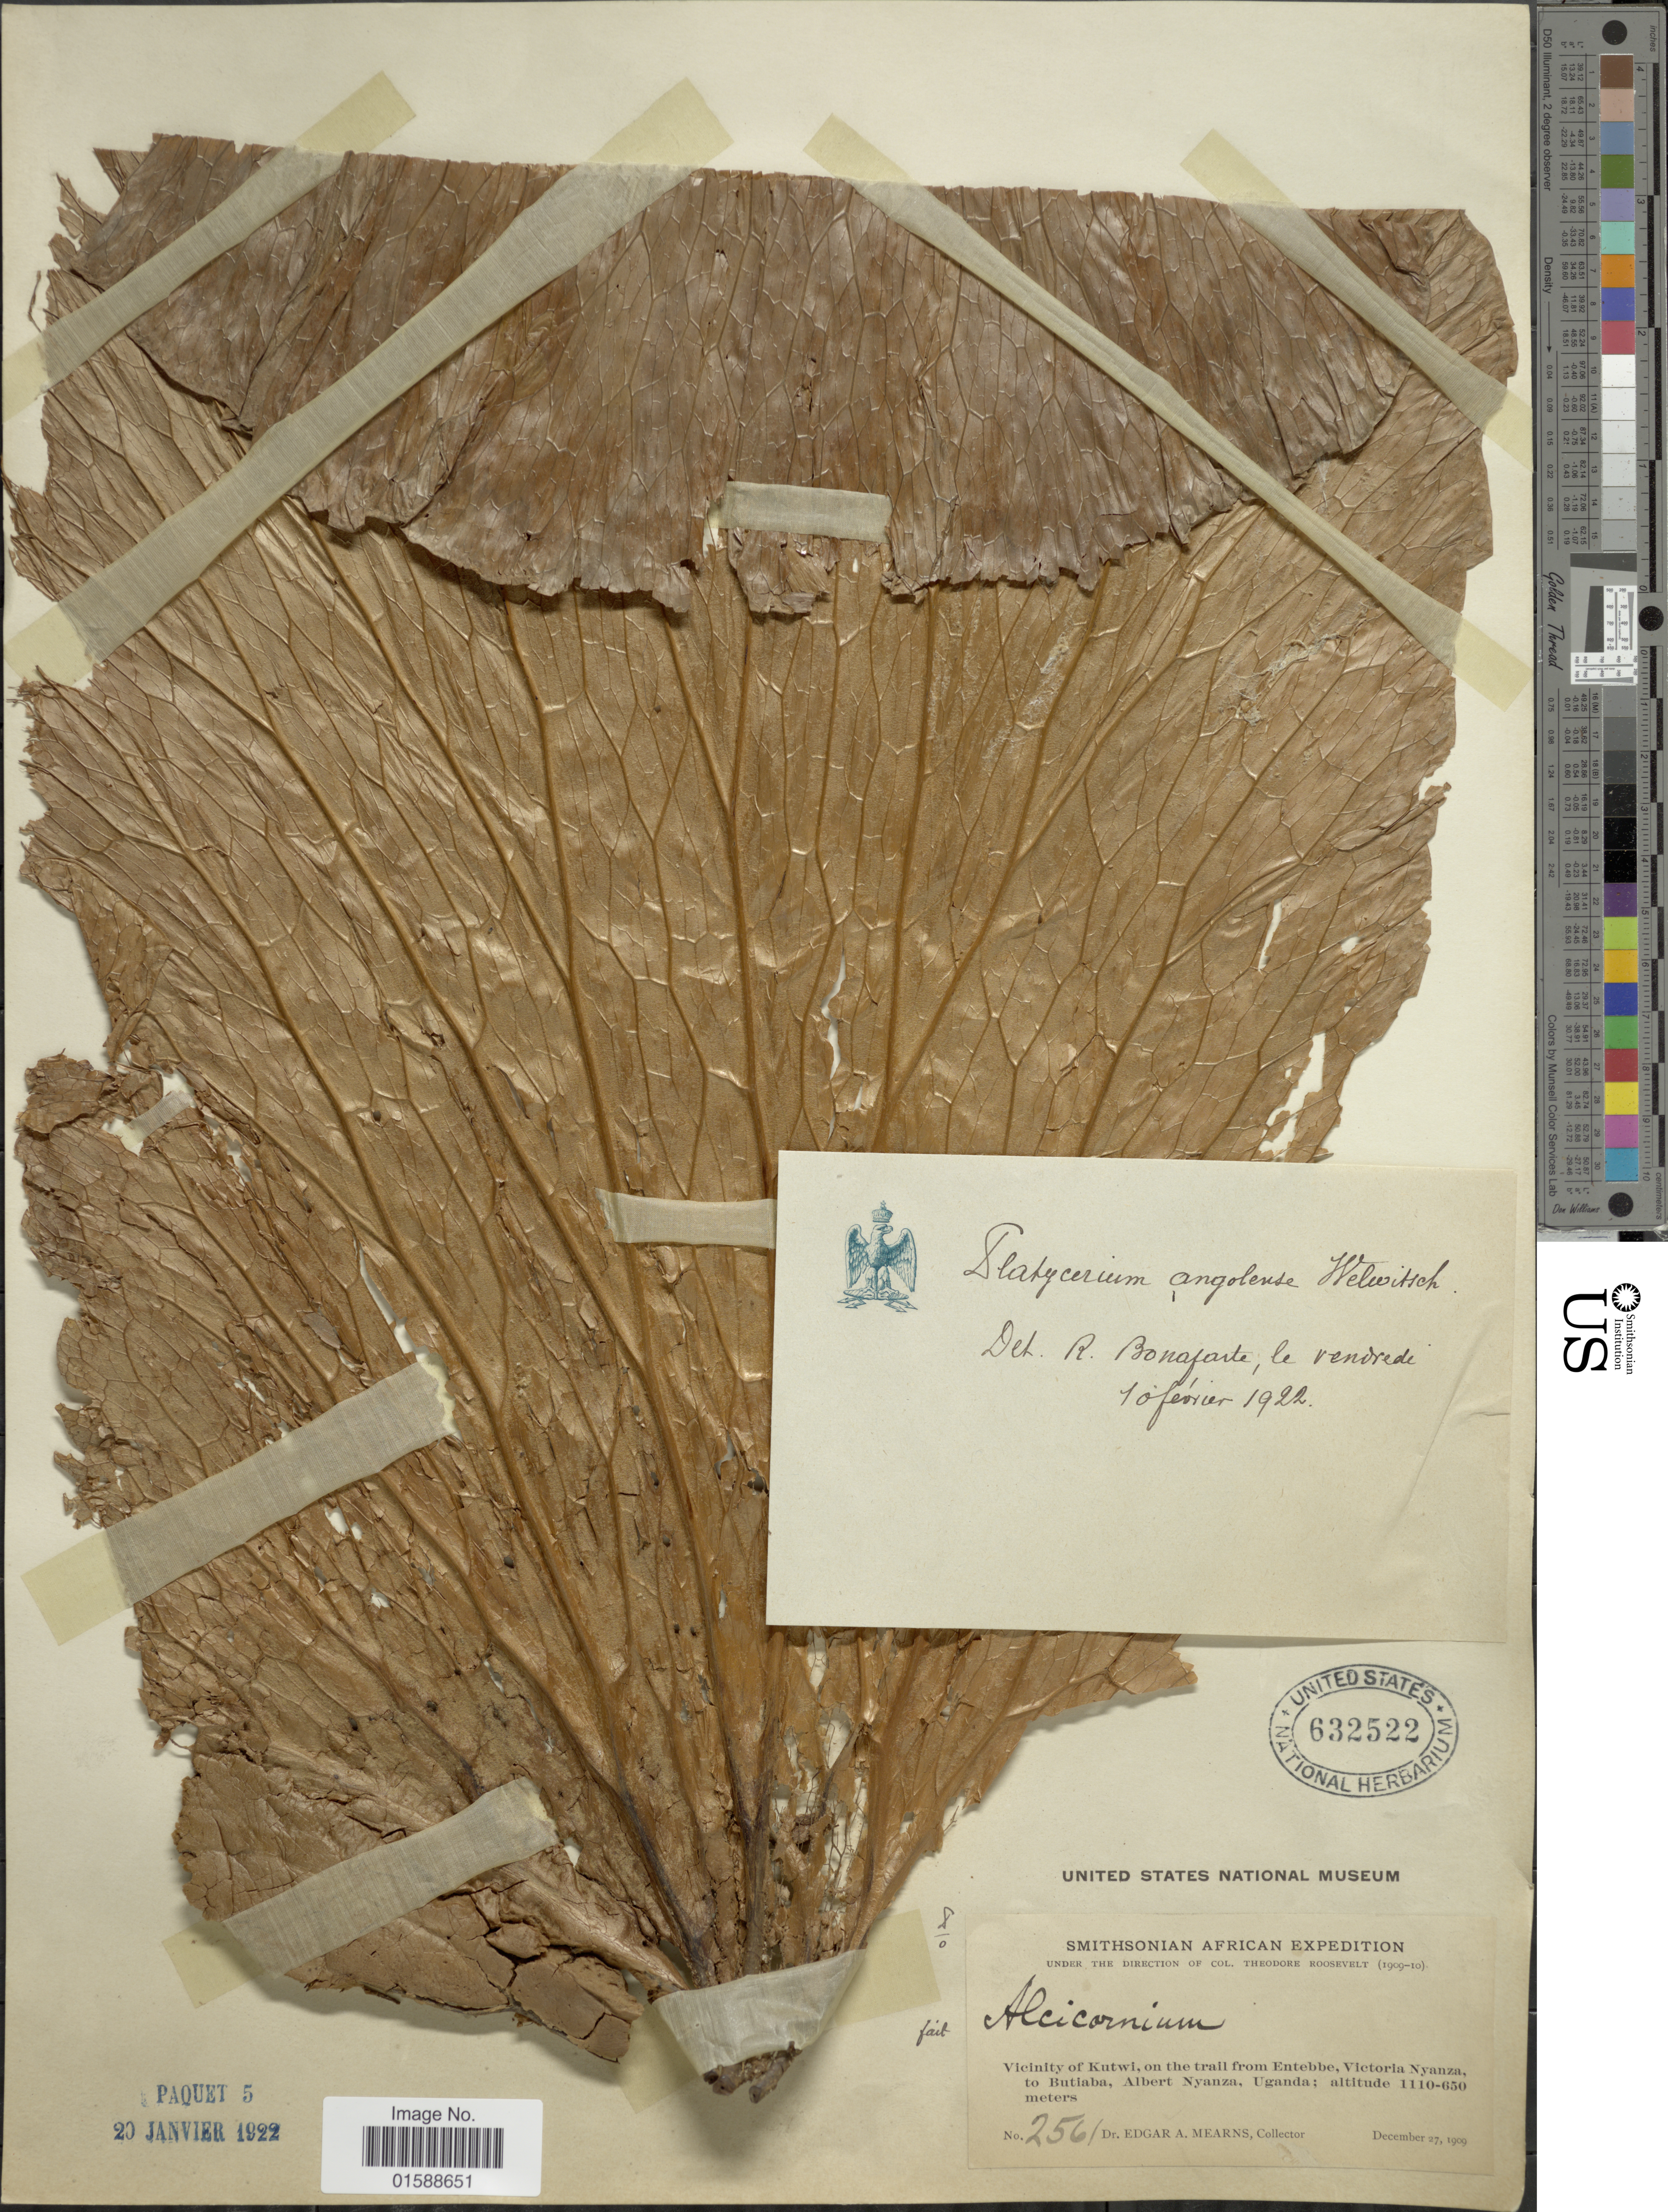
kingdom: Plantae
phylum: Tracheophyta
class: Polypodiopsida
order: Polypodiales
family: Polypodiaceae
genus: Platycerium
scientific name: Platycerium angolense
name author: Welw. ex Baker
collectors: E. A. Mearns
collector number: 2561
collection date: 1909-12-27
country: Uganda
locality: Vicinity of Kutwi, on the trail from Entebbe, Victoria Nyanza, to Butiaba, Albert Nyanza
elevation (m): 650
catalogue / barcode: US 632522